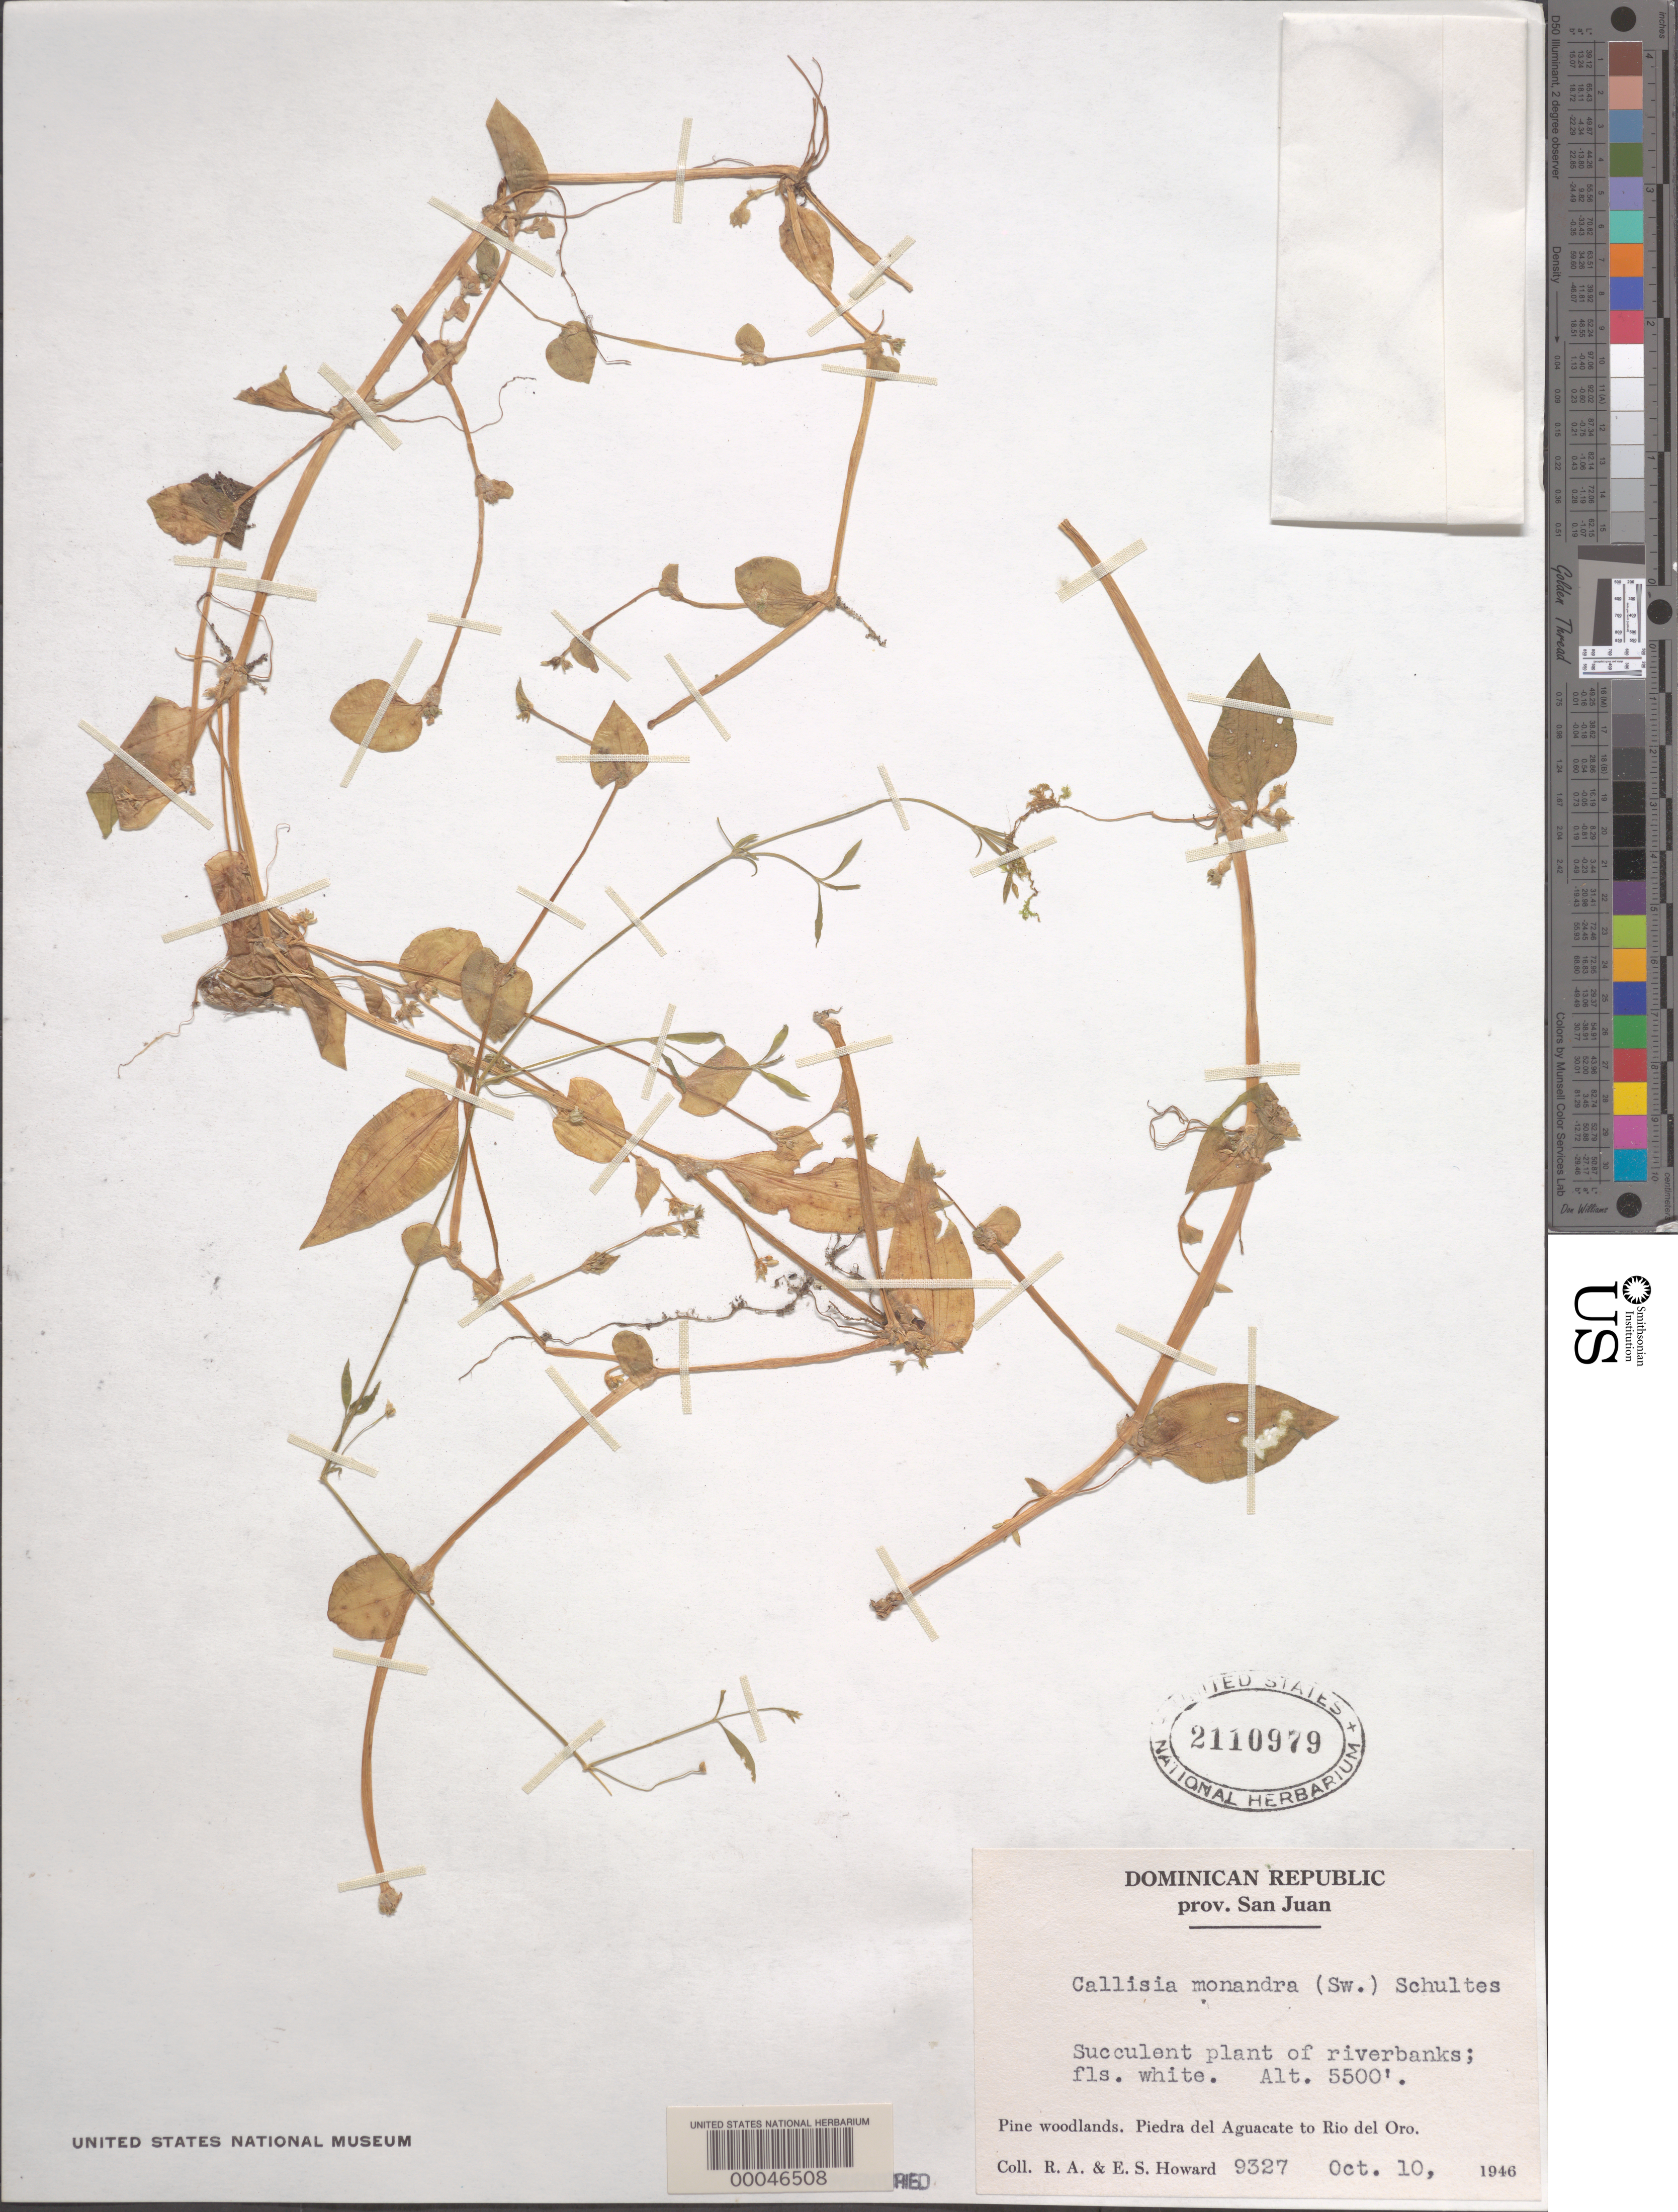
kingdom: Plantae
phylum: Tracheophyta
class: Liliopsida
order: Commelinales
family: Commelinaceae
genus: Callisia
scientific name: Callisia monandra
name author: (Sw.) Schult. & Schult. f.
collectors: R. A. Howard & E. S. Howard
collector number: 9327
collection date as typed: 10 Oct 1946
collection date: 1946-10-10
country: Dominican Republic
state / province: San Juan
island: Hispaniola Island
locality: Piedra del aguacata to rio del oro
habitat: Riverbank; pine woodlands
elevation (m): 1678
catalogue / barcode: US 2110979